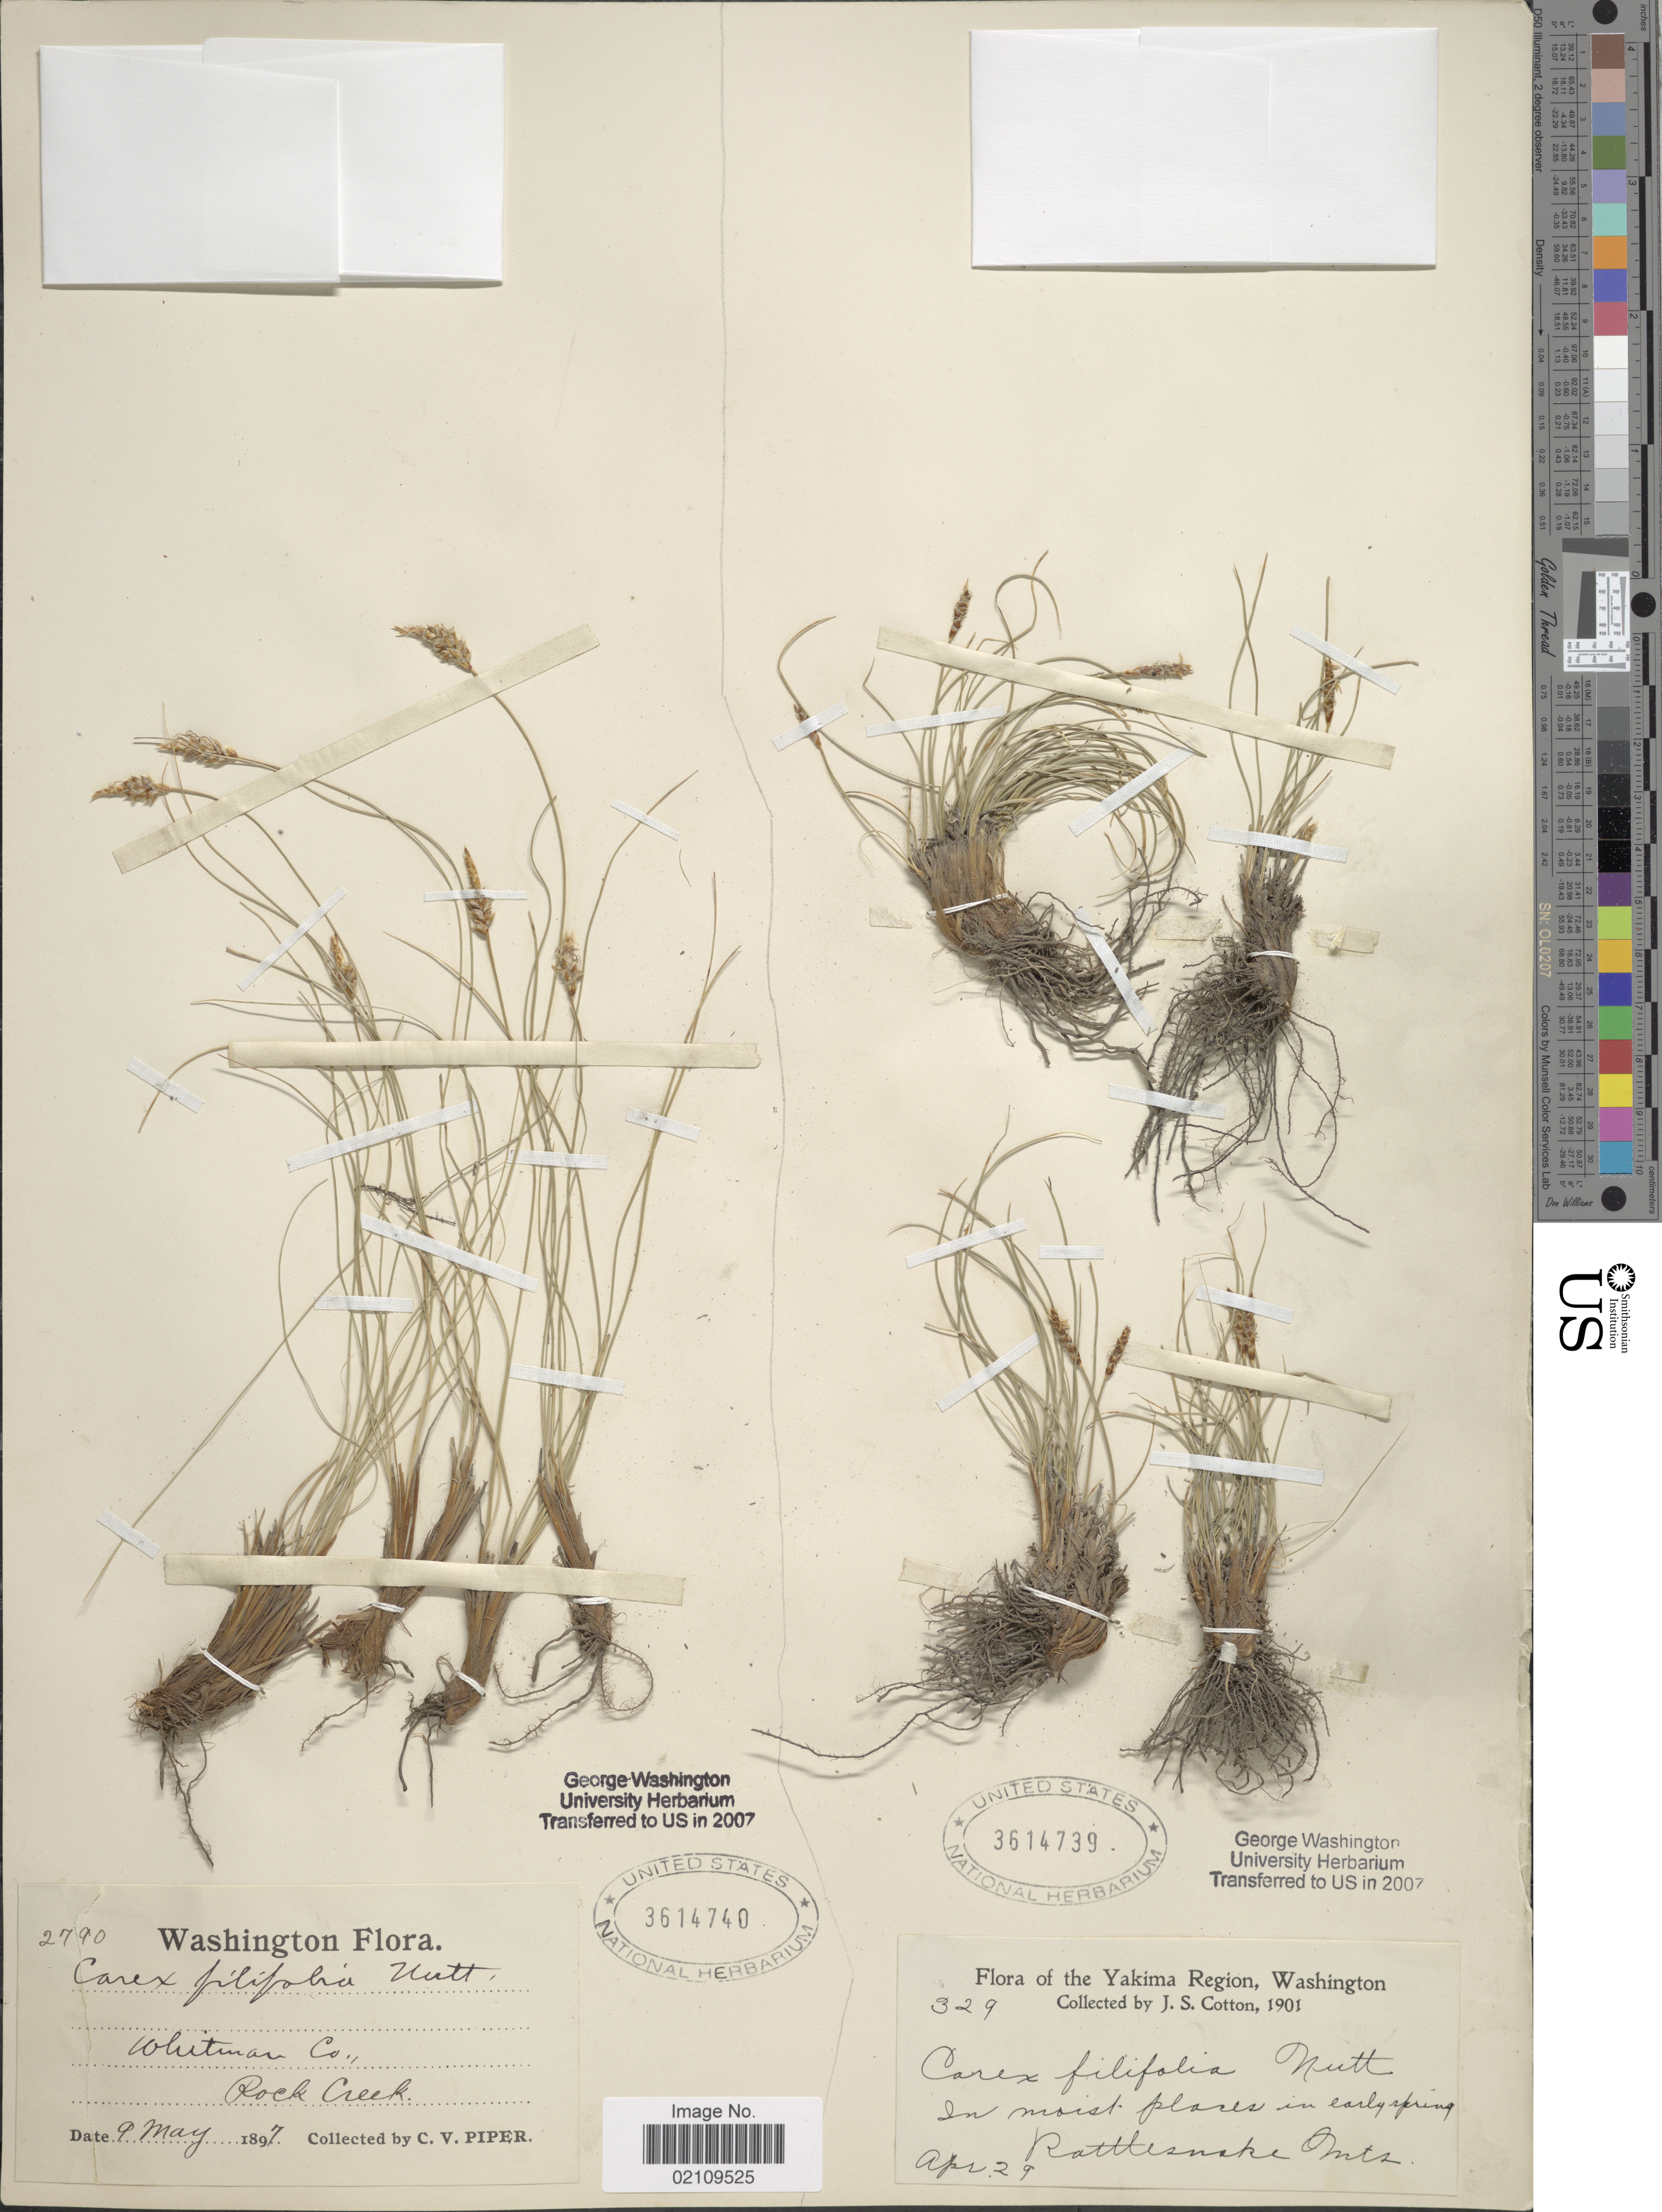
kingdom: Plantae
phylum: Tracheophyta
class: Liliopsida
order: Poales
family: Cyperaceae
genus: Carex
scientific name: Carex filifolia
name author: Nutt.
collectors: C. V. Piper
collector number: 2790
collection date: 1897-05-09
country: United States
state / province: Washington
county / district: Whitman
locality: Whitman Co., Rock Creek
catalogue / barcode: US 3614740